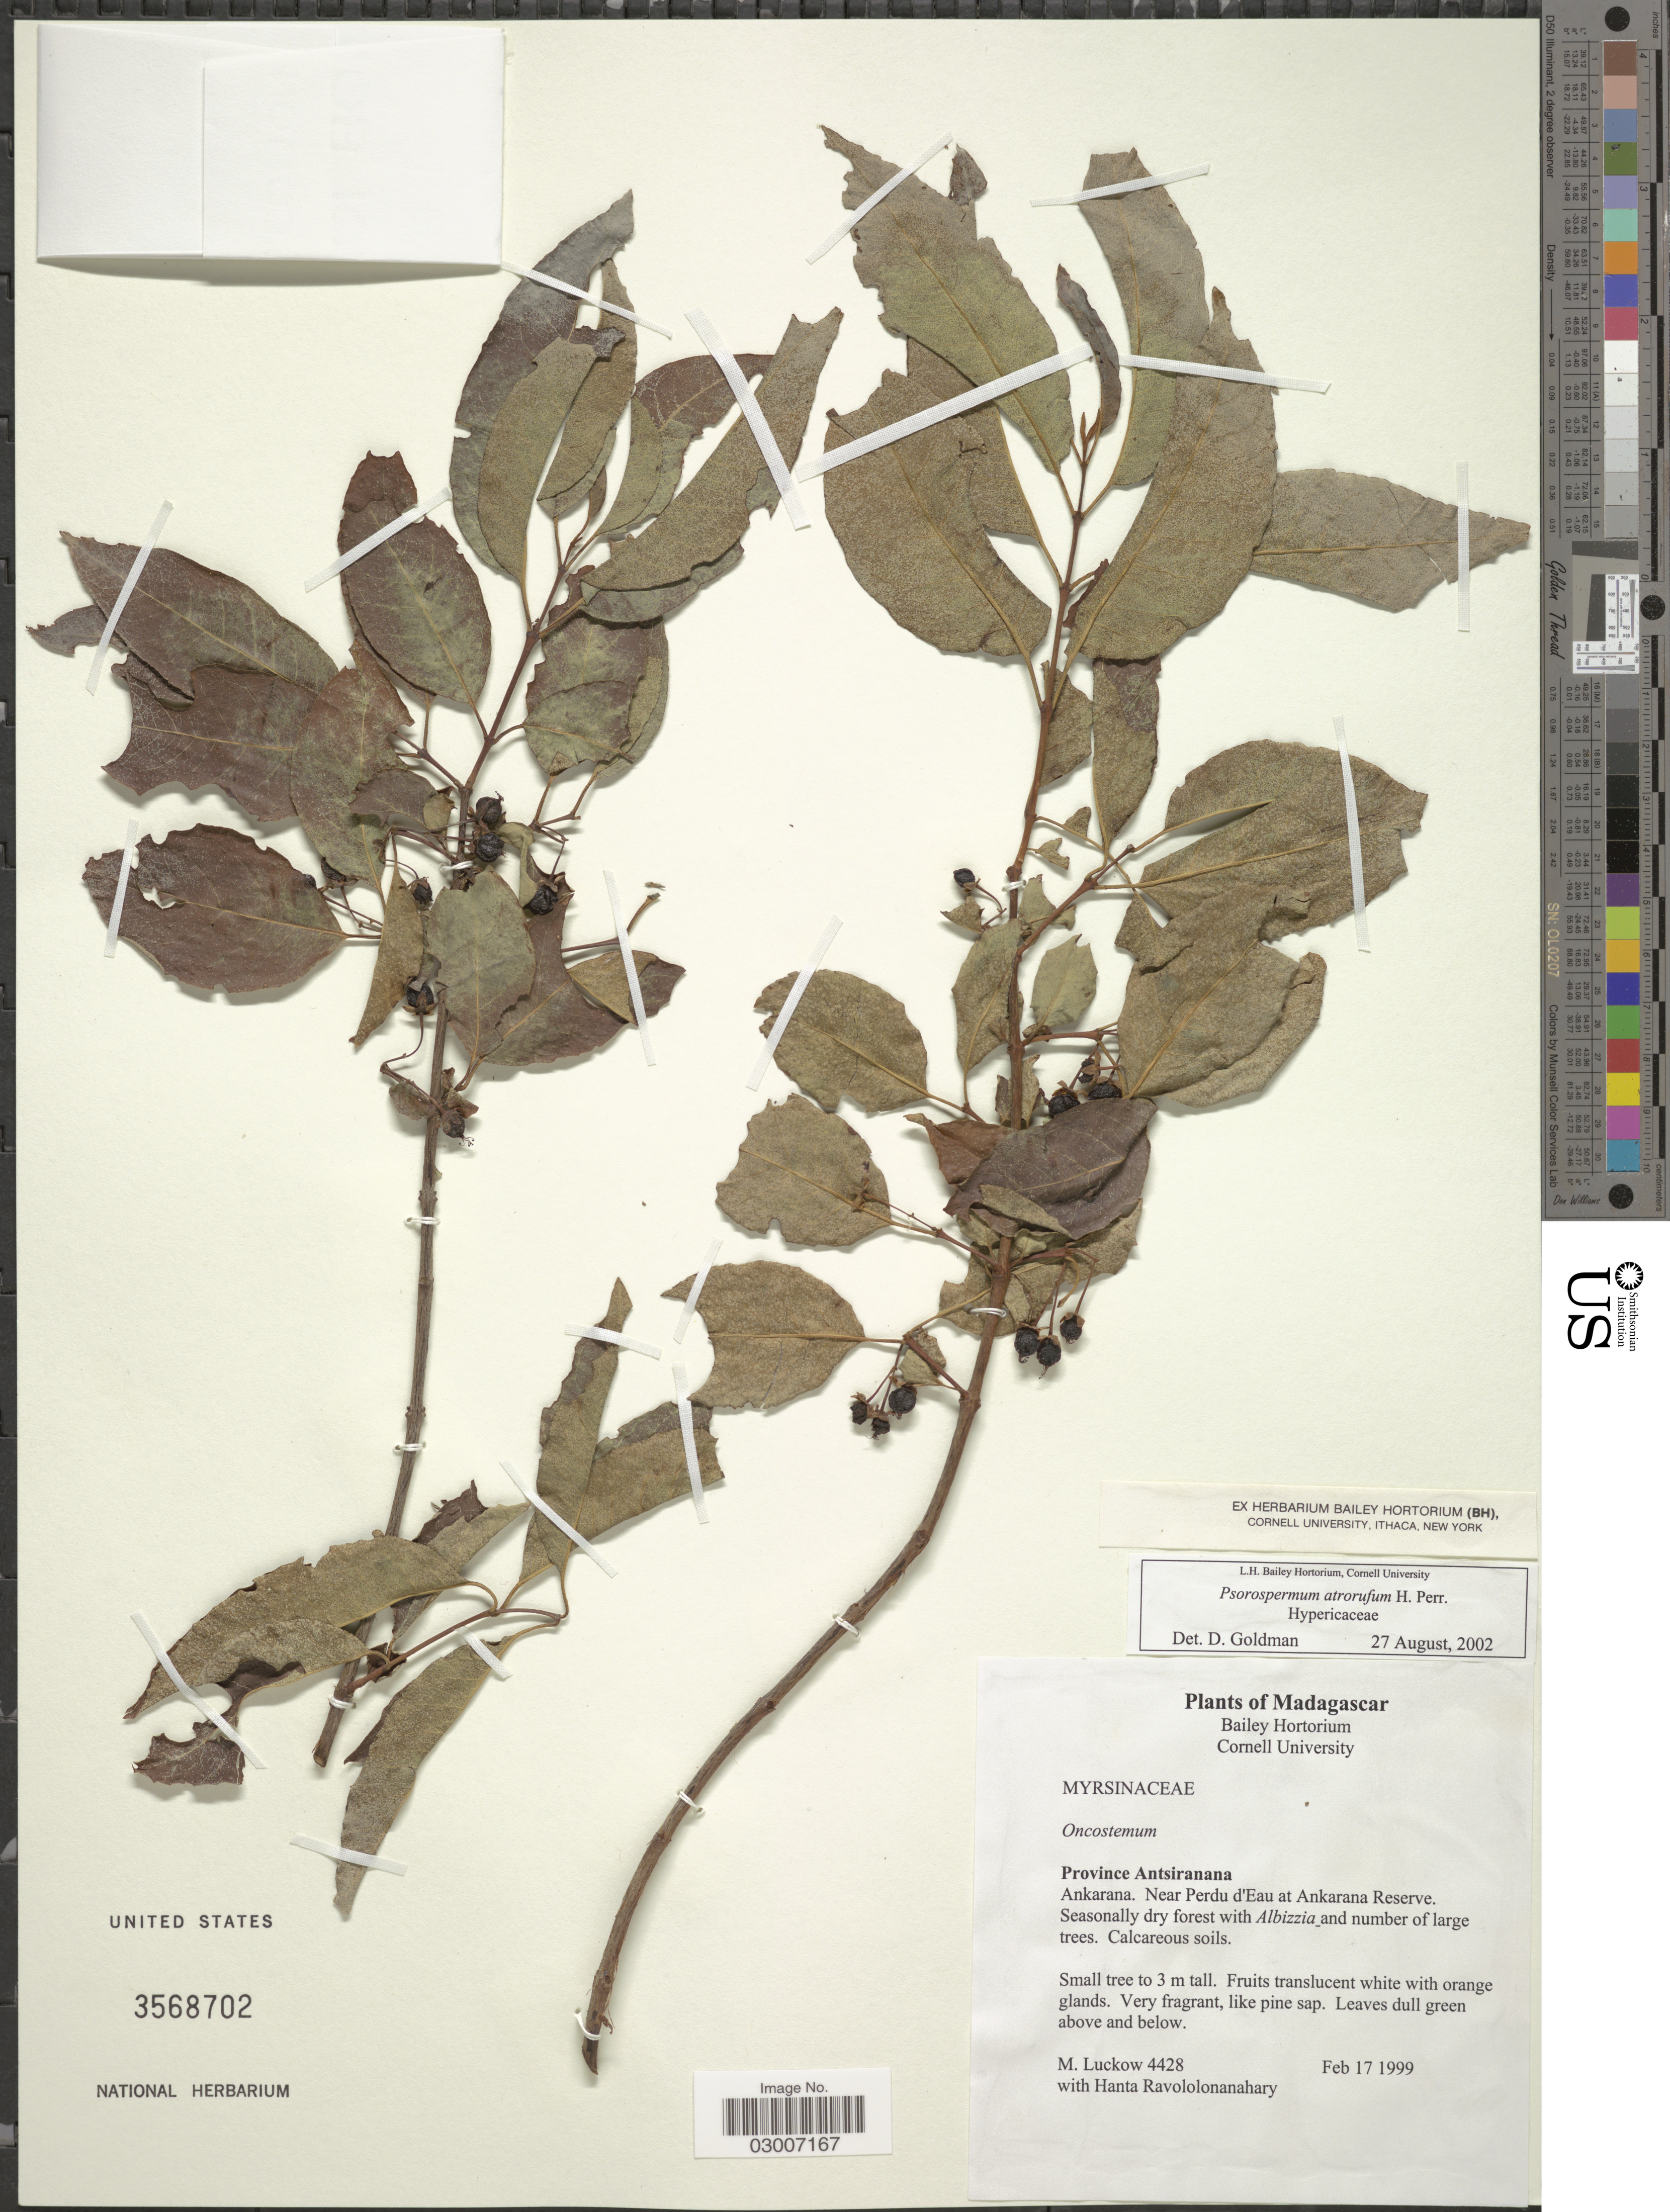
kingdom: Plantae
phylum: Tracheophyta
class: Magnoliopsida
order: Malpighiales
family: Hypericaceae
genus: Psorospermum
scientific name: Psorospermum atrorufum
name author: H. Perrier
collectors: M. A. Luckow & H. Ravololonanahary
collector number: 4428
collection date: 1999-02-17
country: Madagascar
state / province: Diana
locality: Ankarana. Near Perdu d'Eau at Ankarana Reserve.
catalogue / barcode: US 3568702